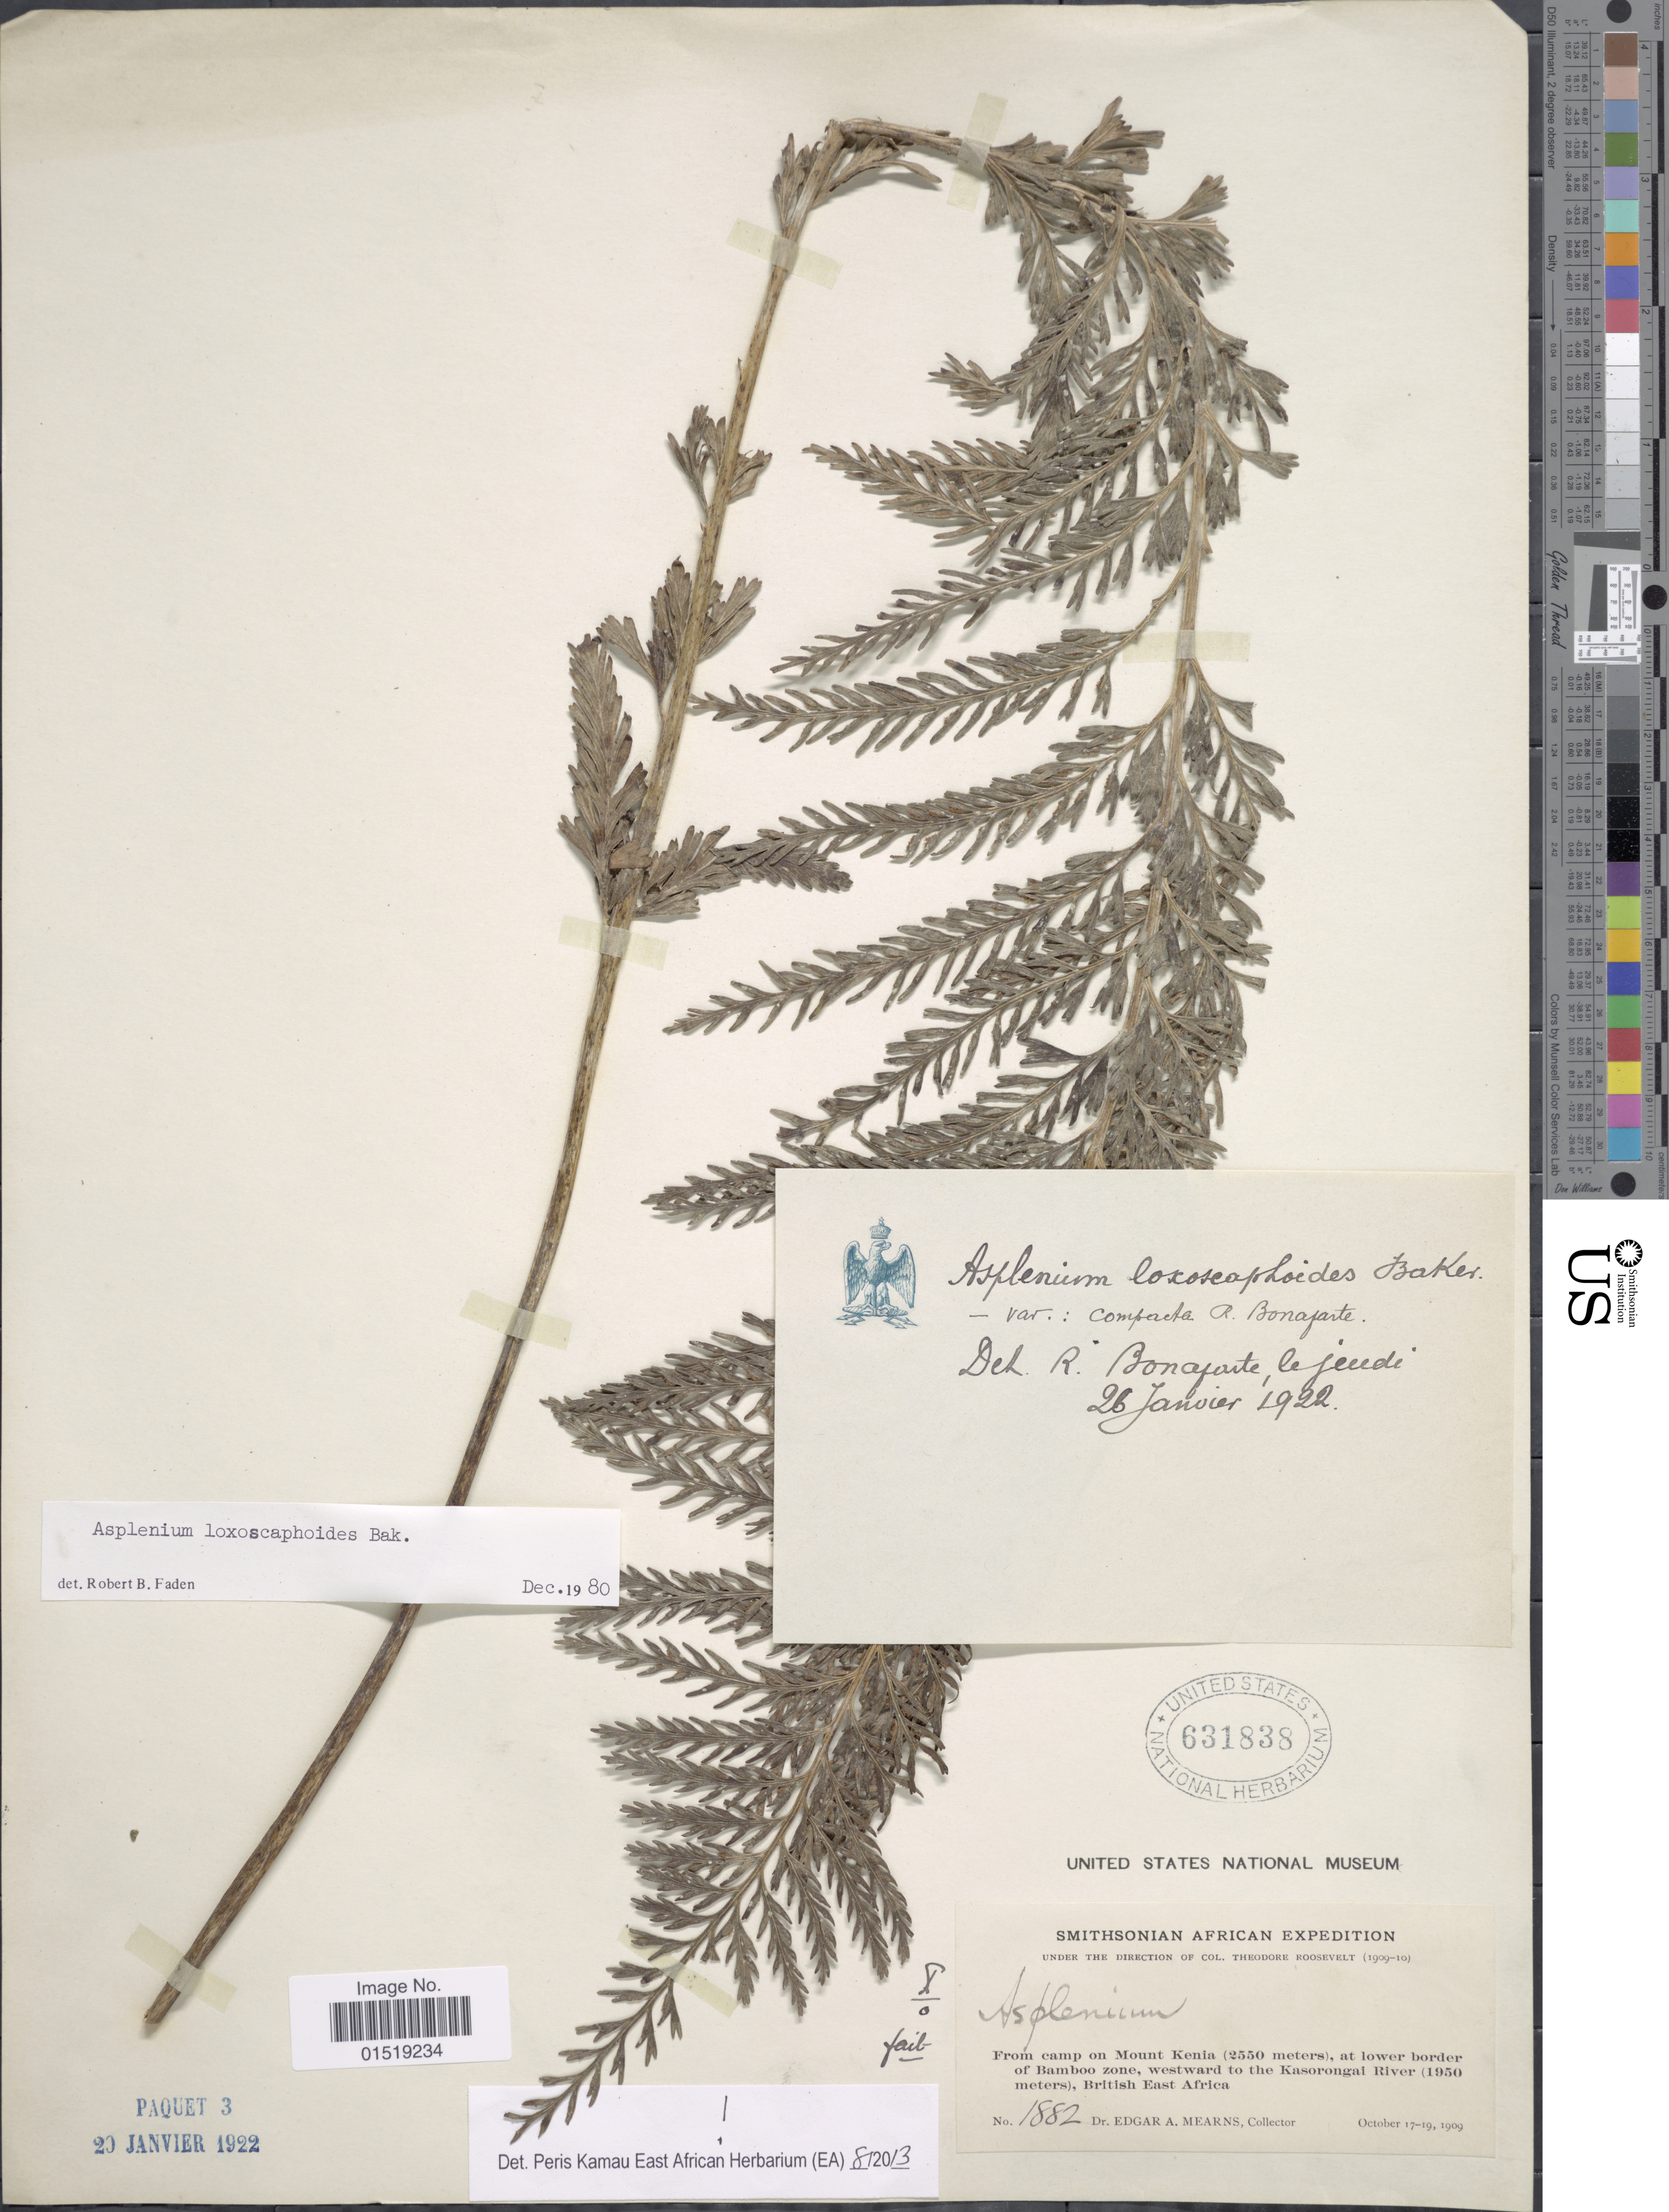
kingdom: Plantae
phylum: Tracheophyta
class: Polypodiopsida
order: Polypodiales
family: Aspleniaceae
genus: Asplenium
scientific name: Asplenium loxoscaphoides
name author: Baker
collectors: E. A. Mearns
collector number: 1882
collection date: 1909-10-17/1909-10-19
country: Kenya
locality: From camp on Mount, at lower border of Bamboo zone, westward to the Kasorongal River, British East Africa.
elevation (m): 1950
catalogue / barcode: US 631838